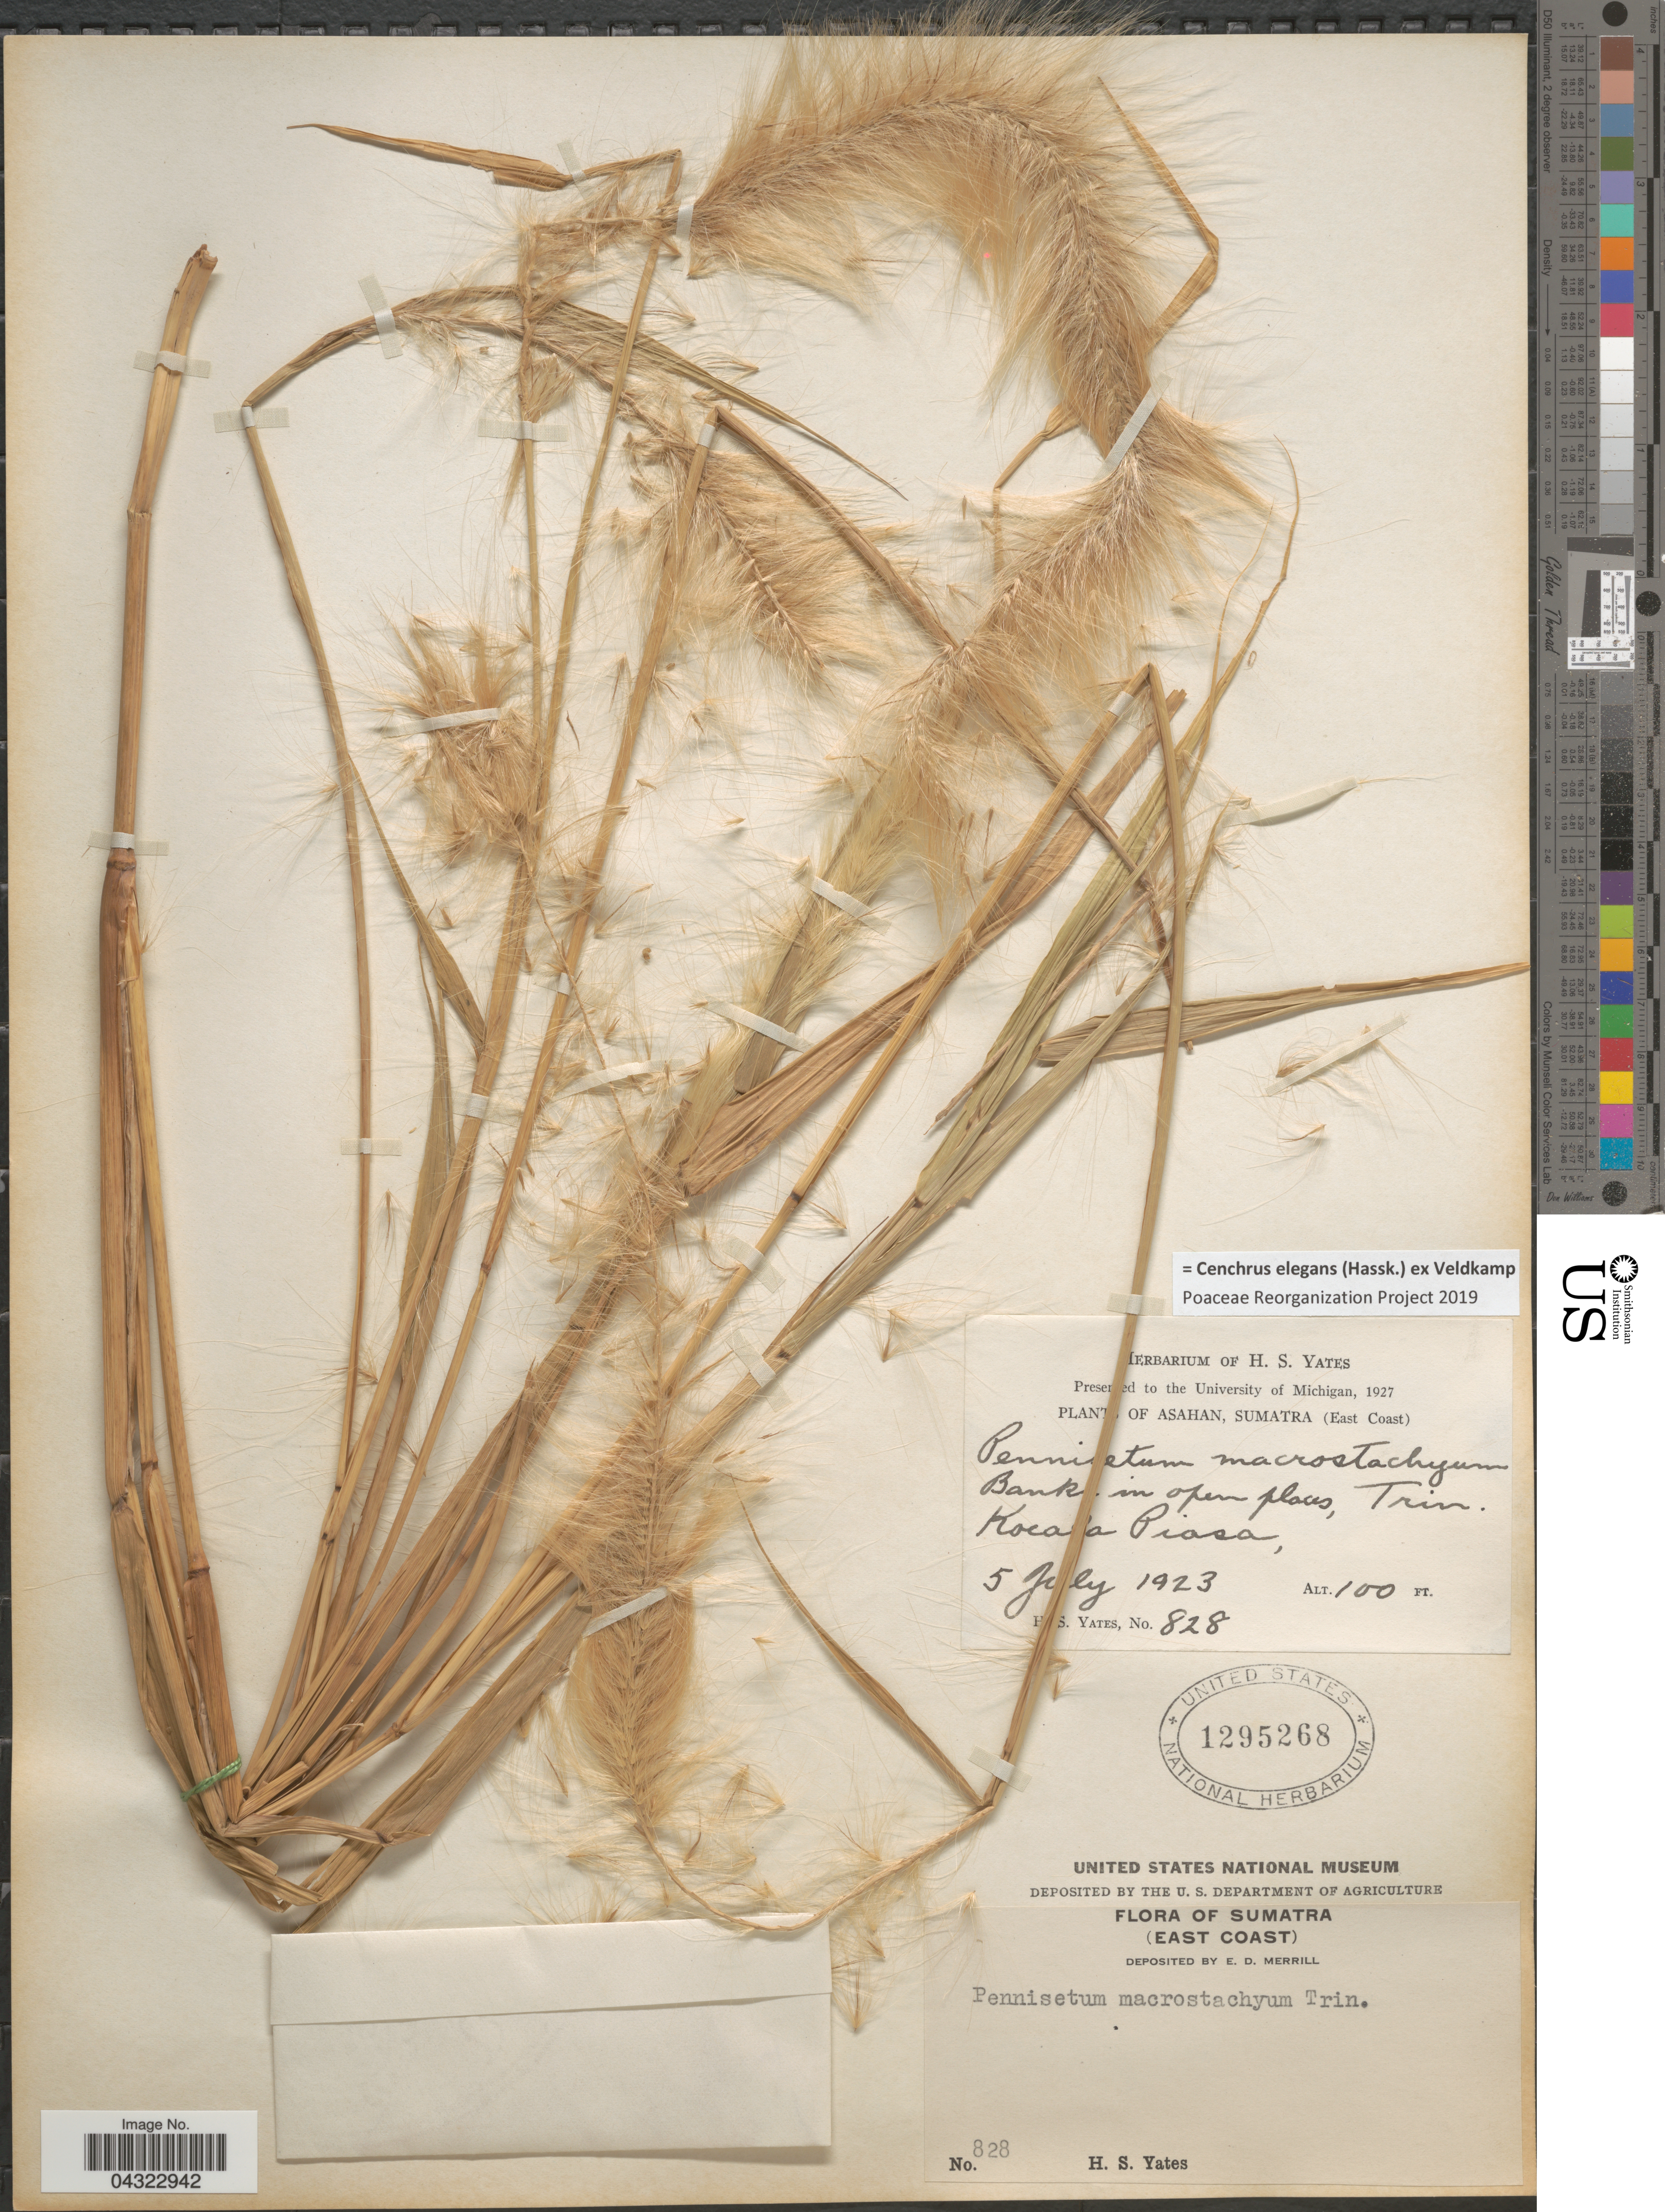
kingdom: Plantae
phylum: Tracheophyta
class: Liliopsida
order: Poales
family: Poaceae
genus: Cenchrus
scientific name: Cenchrus elegans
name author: (Hassk.) Veldkamp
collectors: H. S. Yates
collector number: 828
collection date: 1923-07-05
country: Indonesia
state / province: Sumatra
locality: Asahan (East Coast). Banks in open places, Trin. Kocala Piasa.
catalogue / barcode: US 1295268